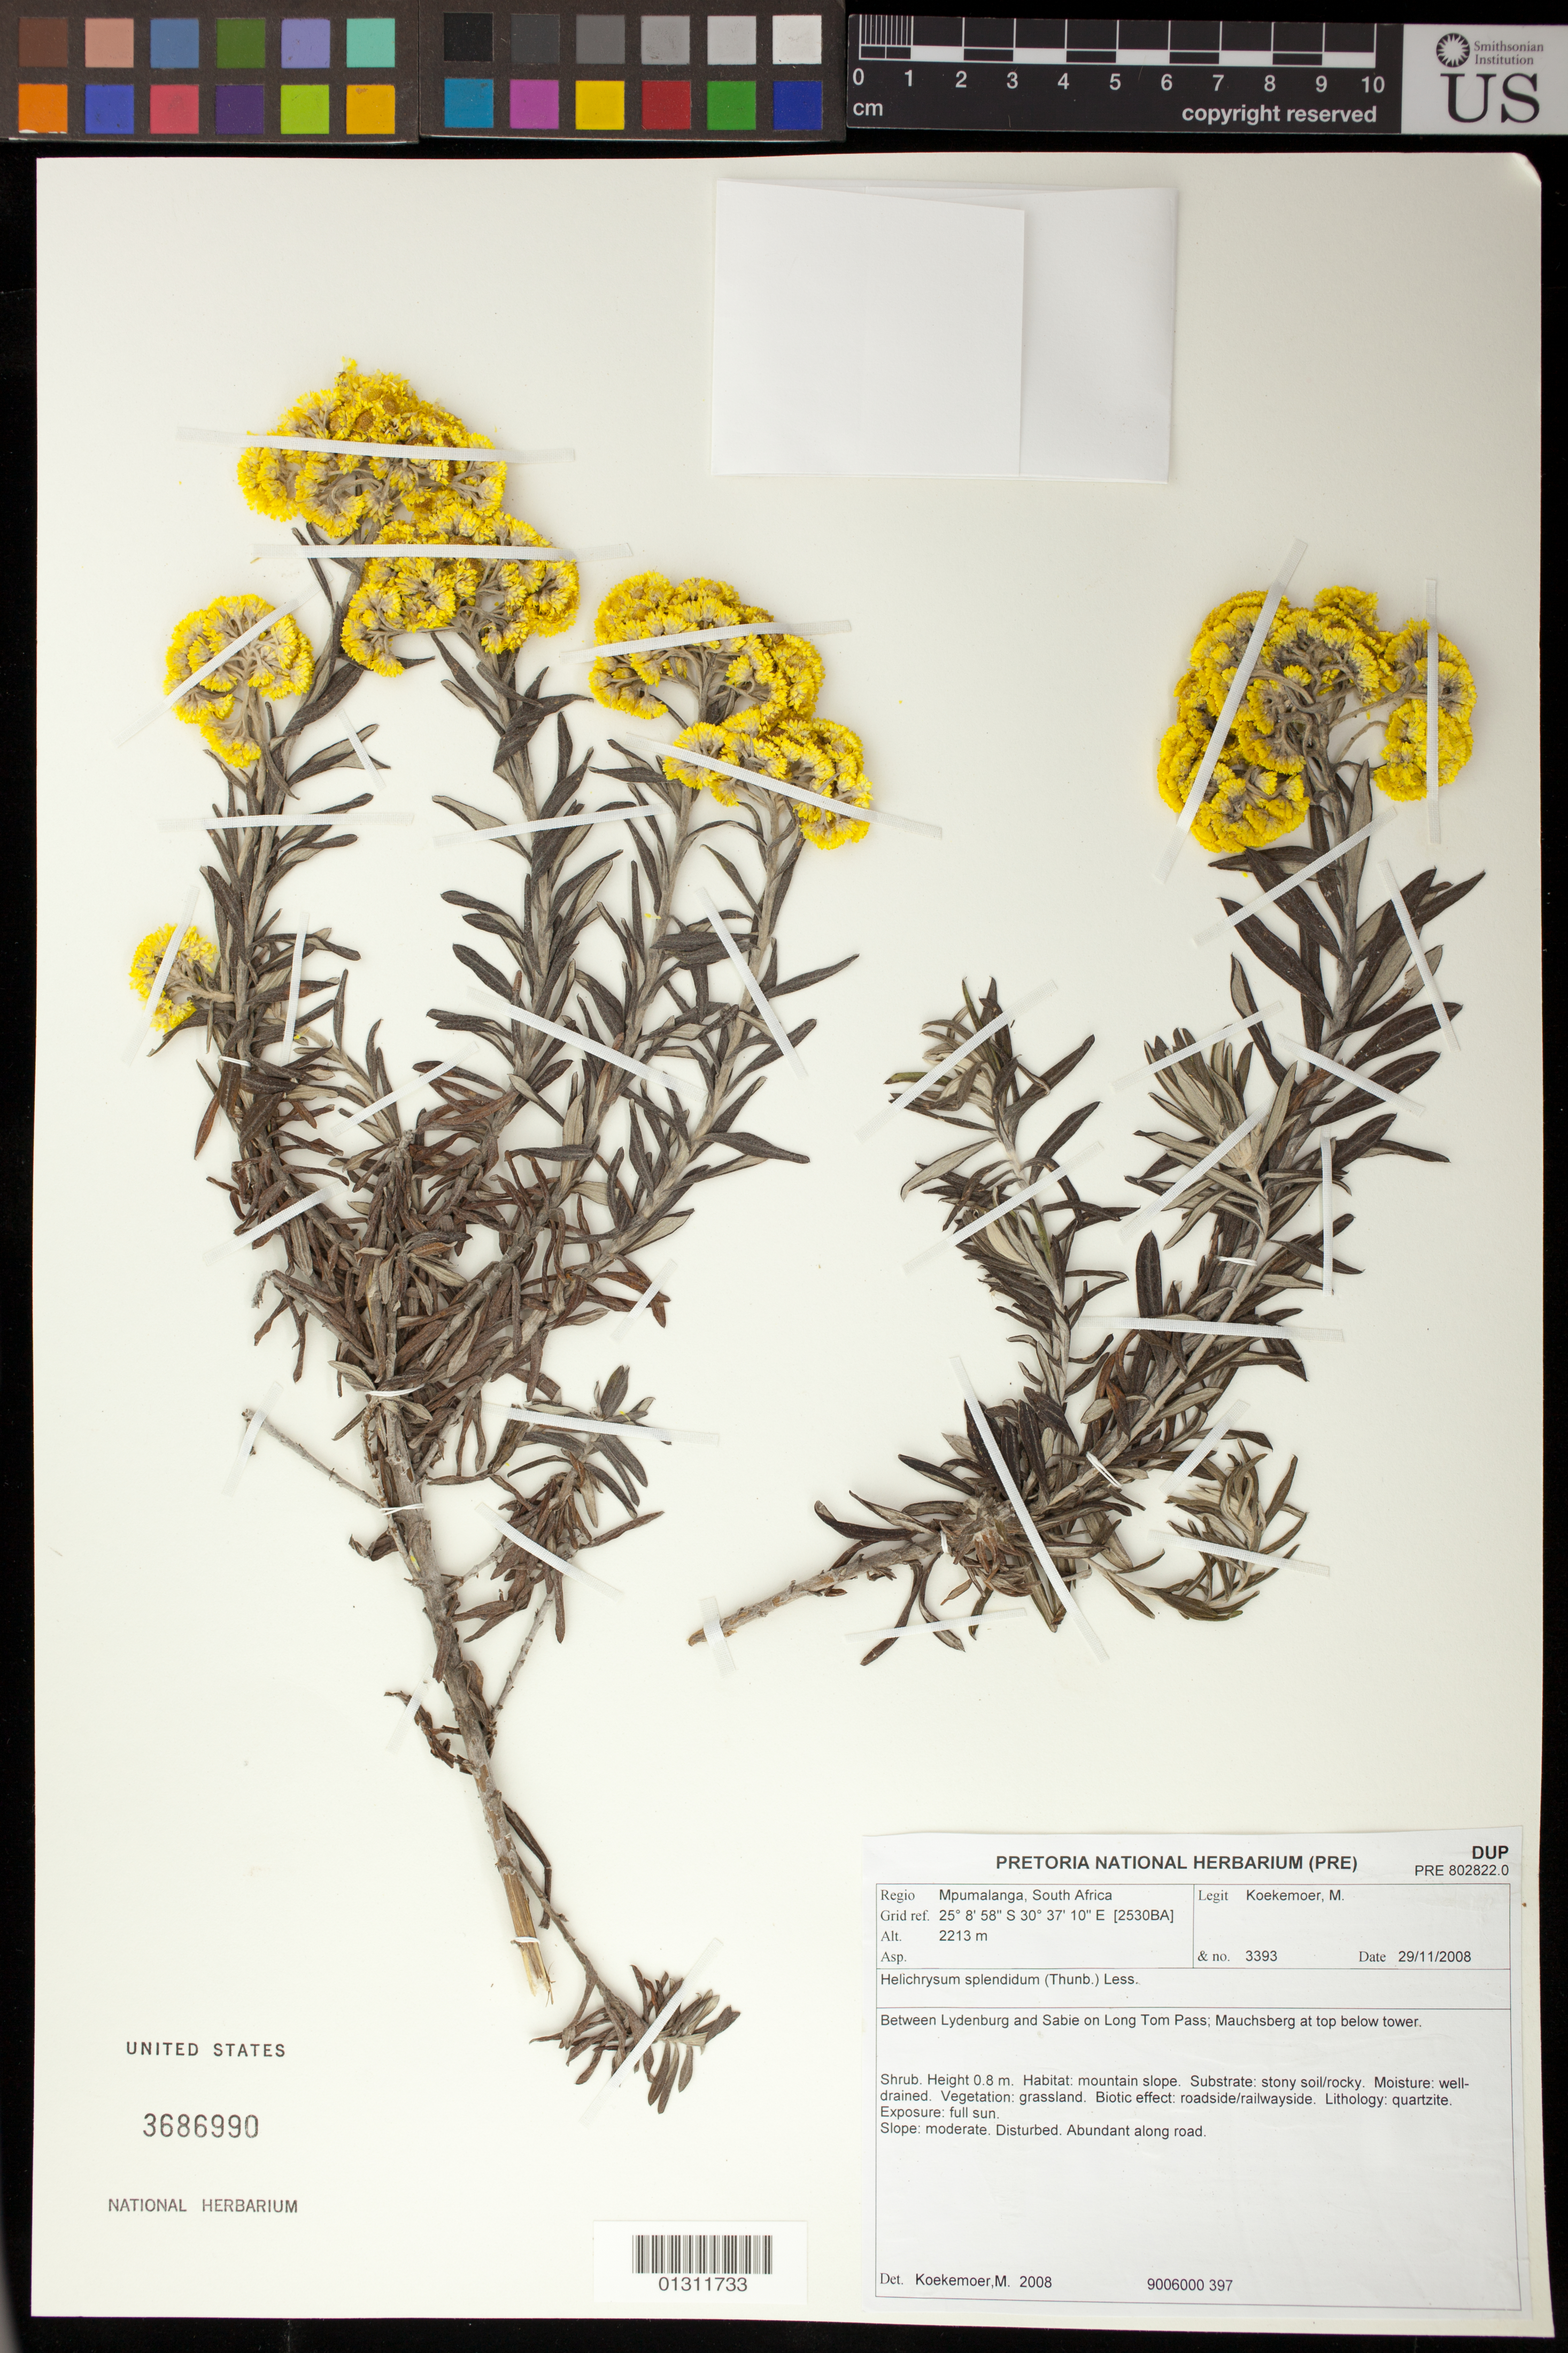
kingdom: Plantae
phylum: Tracheophyta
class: Magnoliopsida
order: Asterales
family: Asteraceae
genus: Helichrysum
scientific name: Helichrysum splendidum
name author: (Thunb.) Less.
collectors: M. Koekemoer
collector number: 3393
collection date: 2008-11-29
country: South Africa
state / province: Mpumalanga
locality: Between Lydenburg and Sabie on Long Tom Pass; Mauchsberg at top below tower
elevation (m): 2213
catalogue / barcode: US 3686990